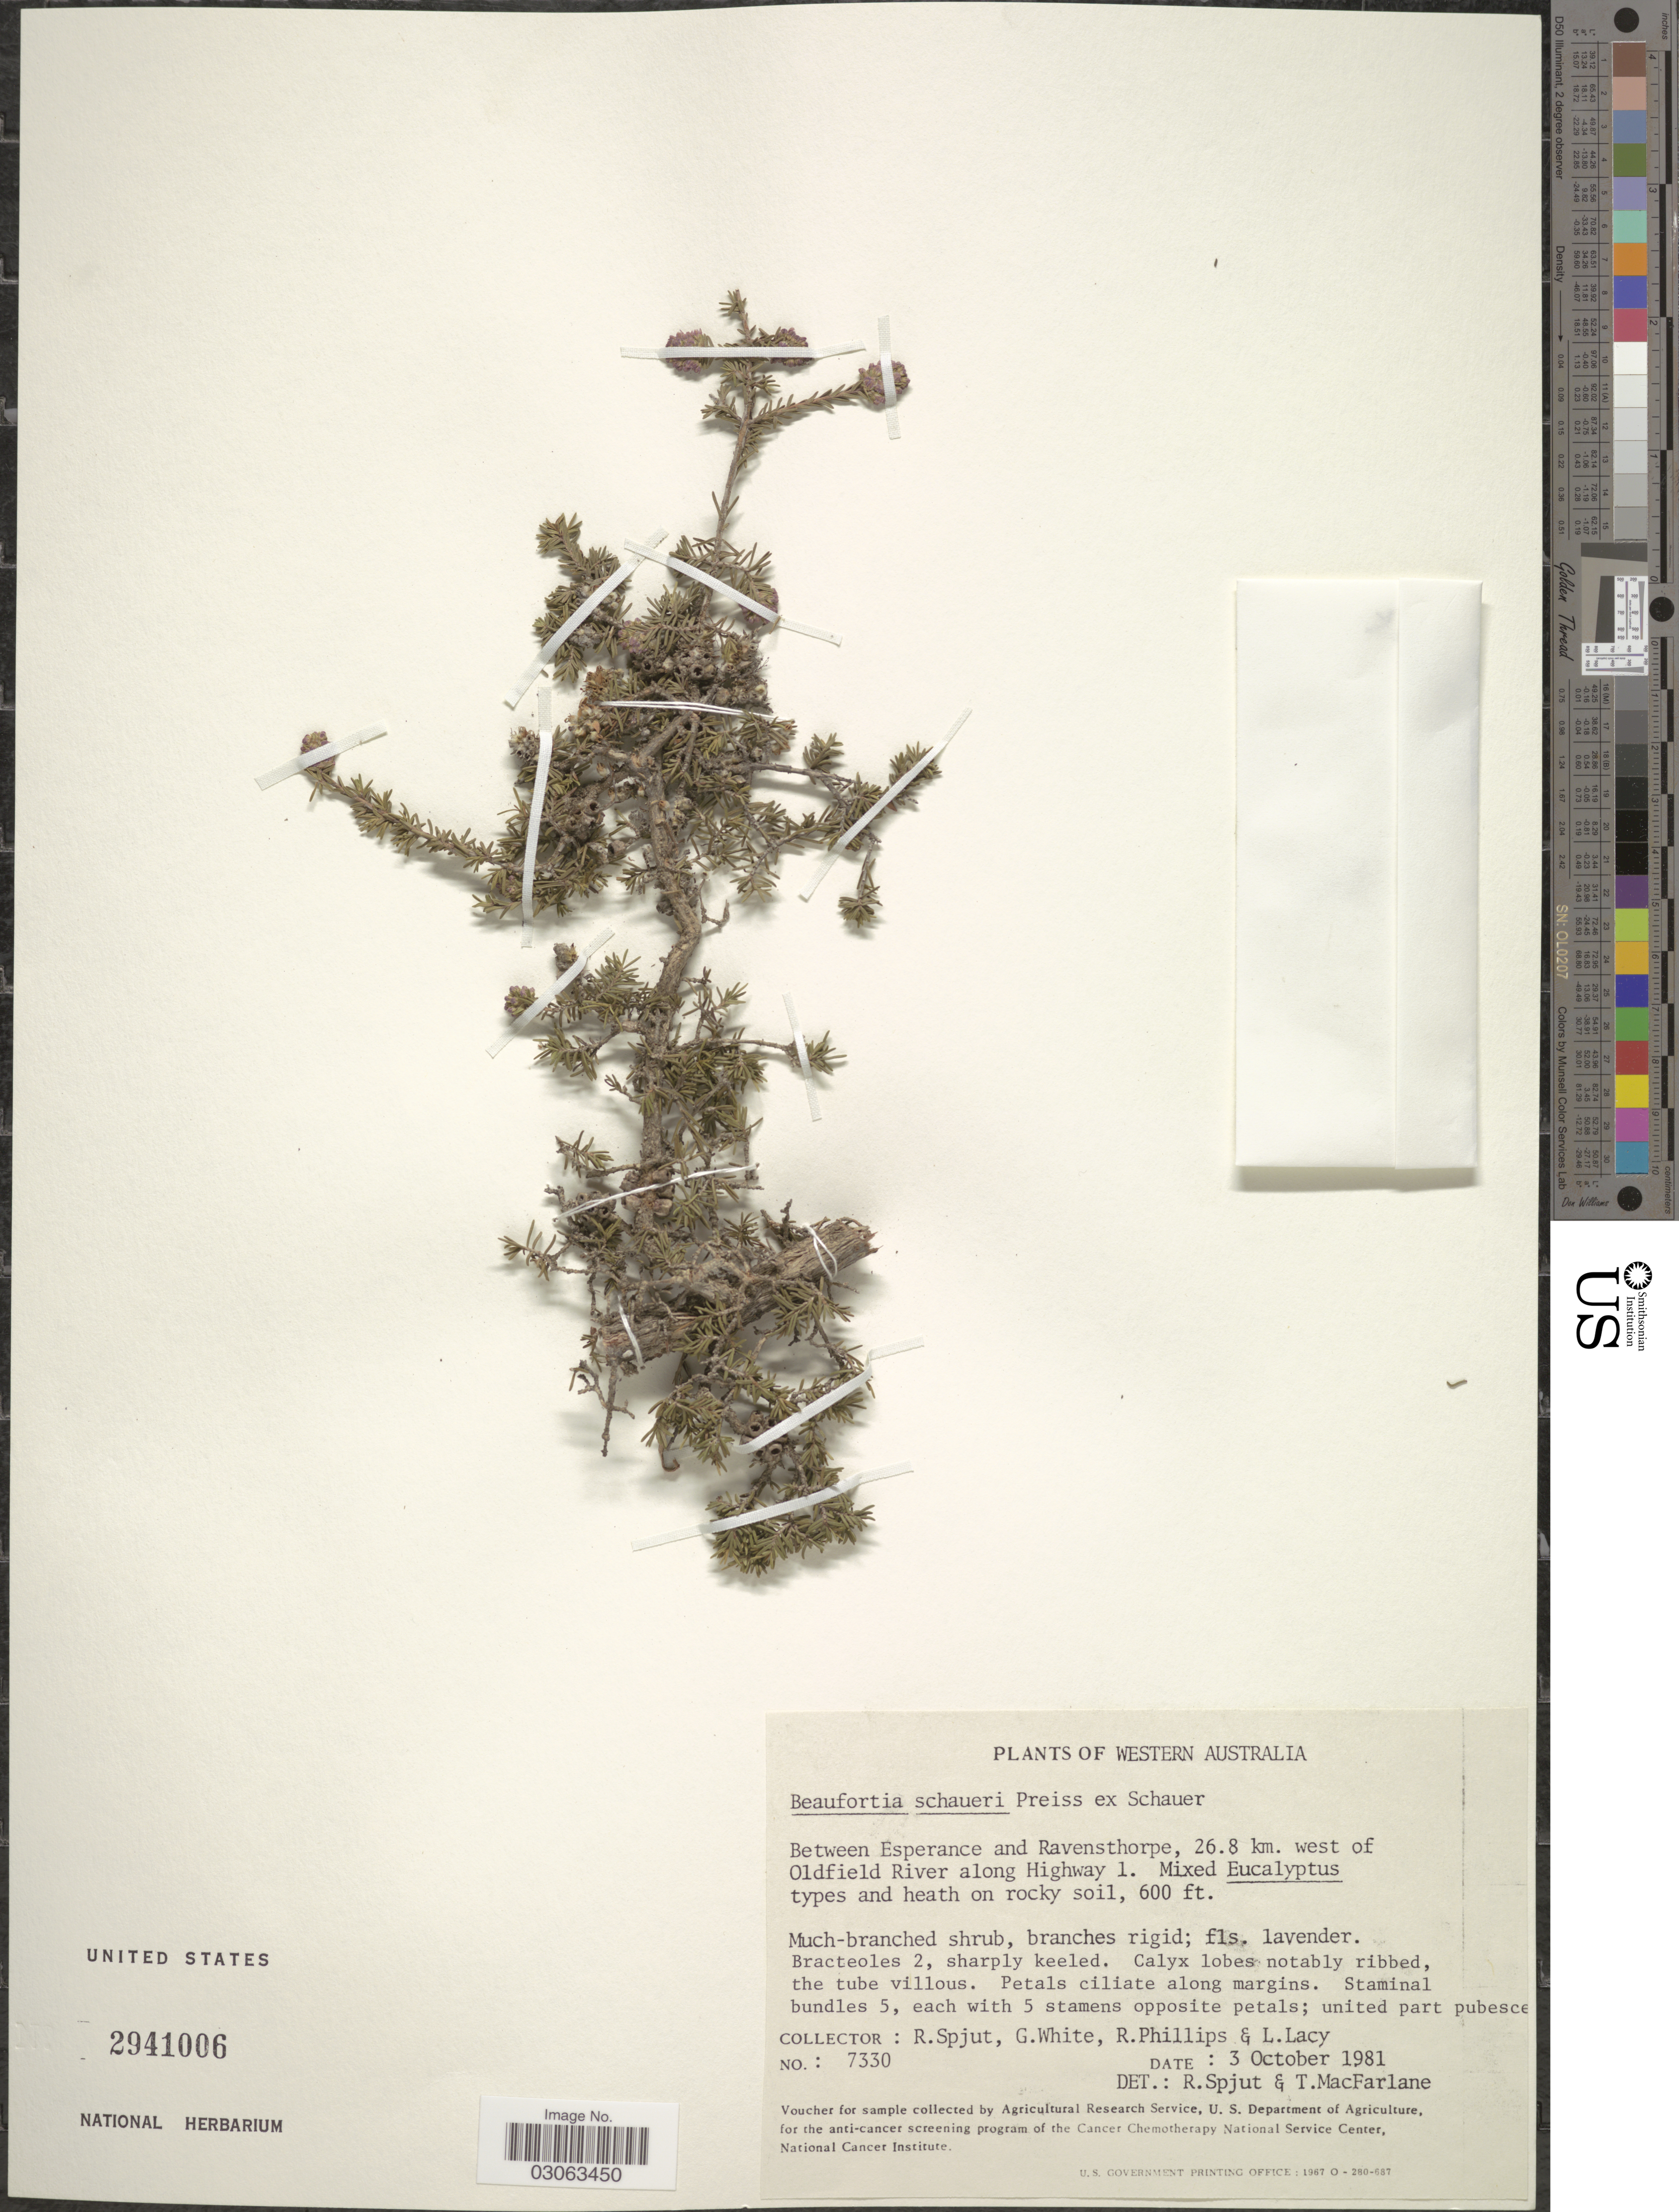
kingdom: Plantae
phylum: Tracheophyta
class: Magnoliopsida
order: Myrtales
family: Myrtaceae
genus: Beaufortia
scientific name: Beaufortia schaueri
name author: Preiss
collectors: R. Spjut, G. White, R. Phillips & L. Lacy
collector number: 7330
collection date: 1981-10-03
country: Australia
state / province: Western Australia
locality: Between Esperance and Ravensthorpe, 26.8 km. west of Oldfield River along Highway 1.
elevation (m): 183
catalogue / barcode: US 2941006